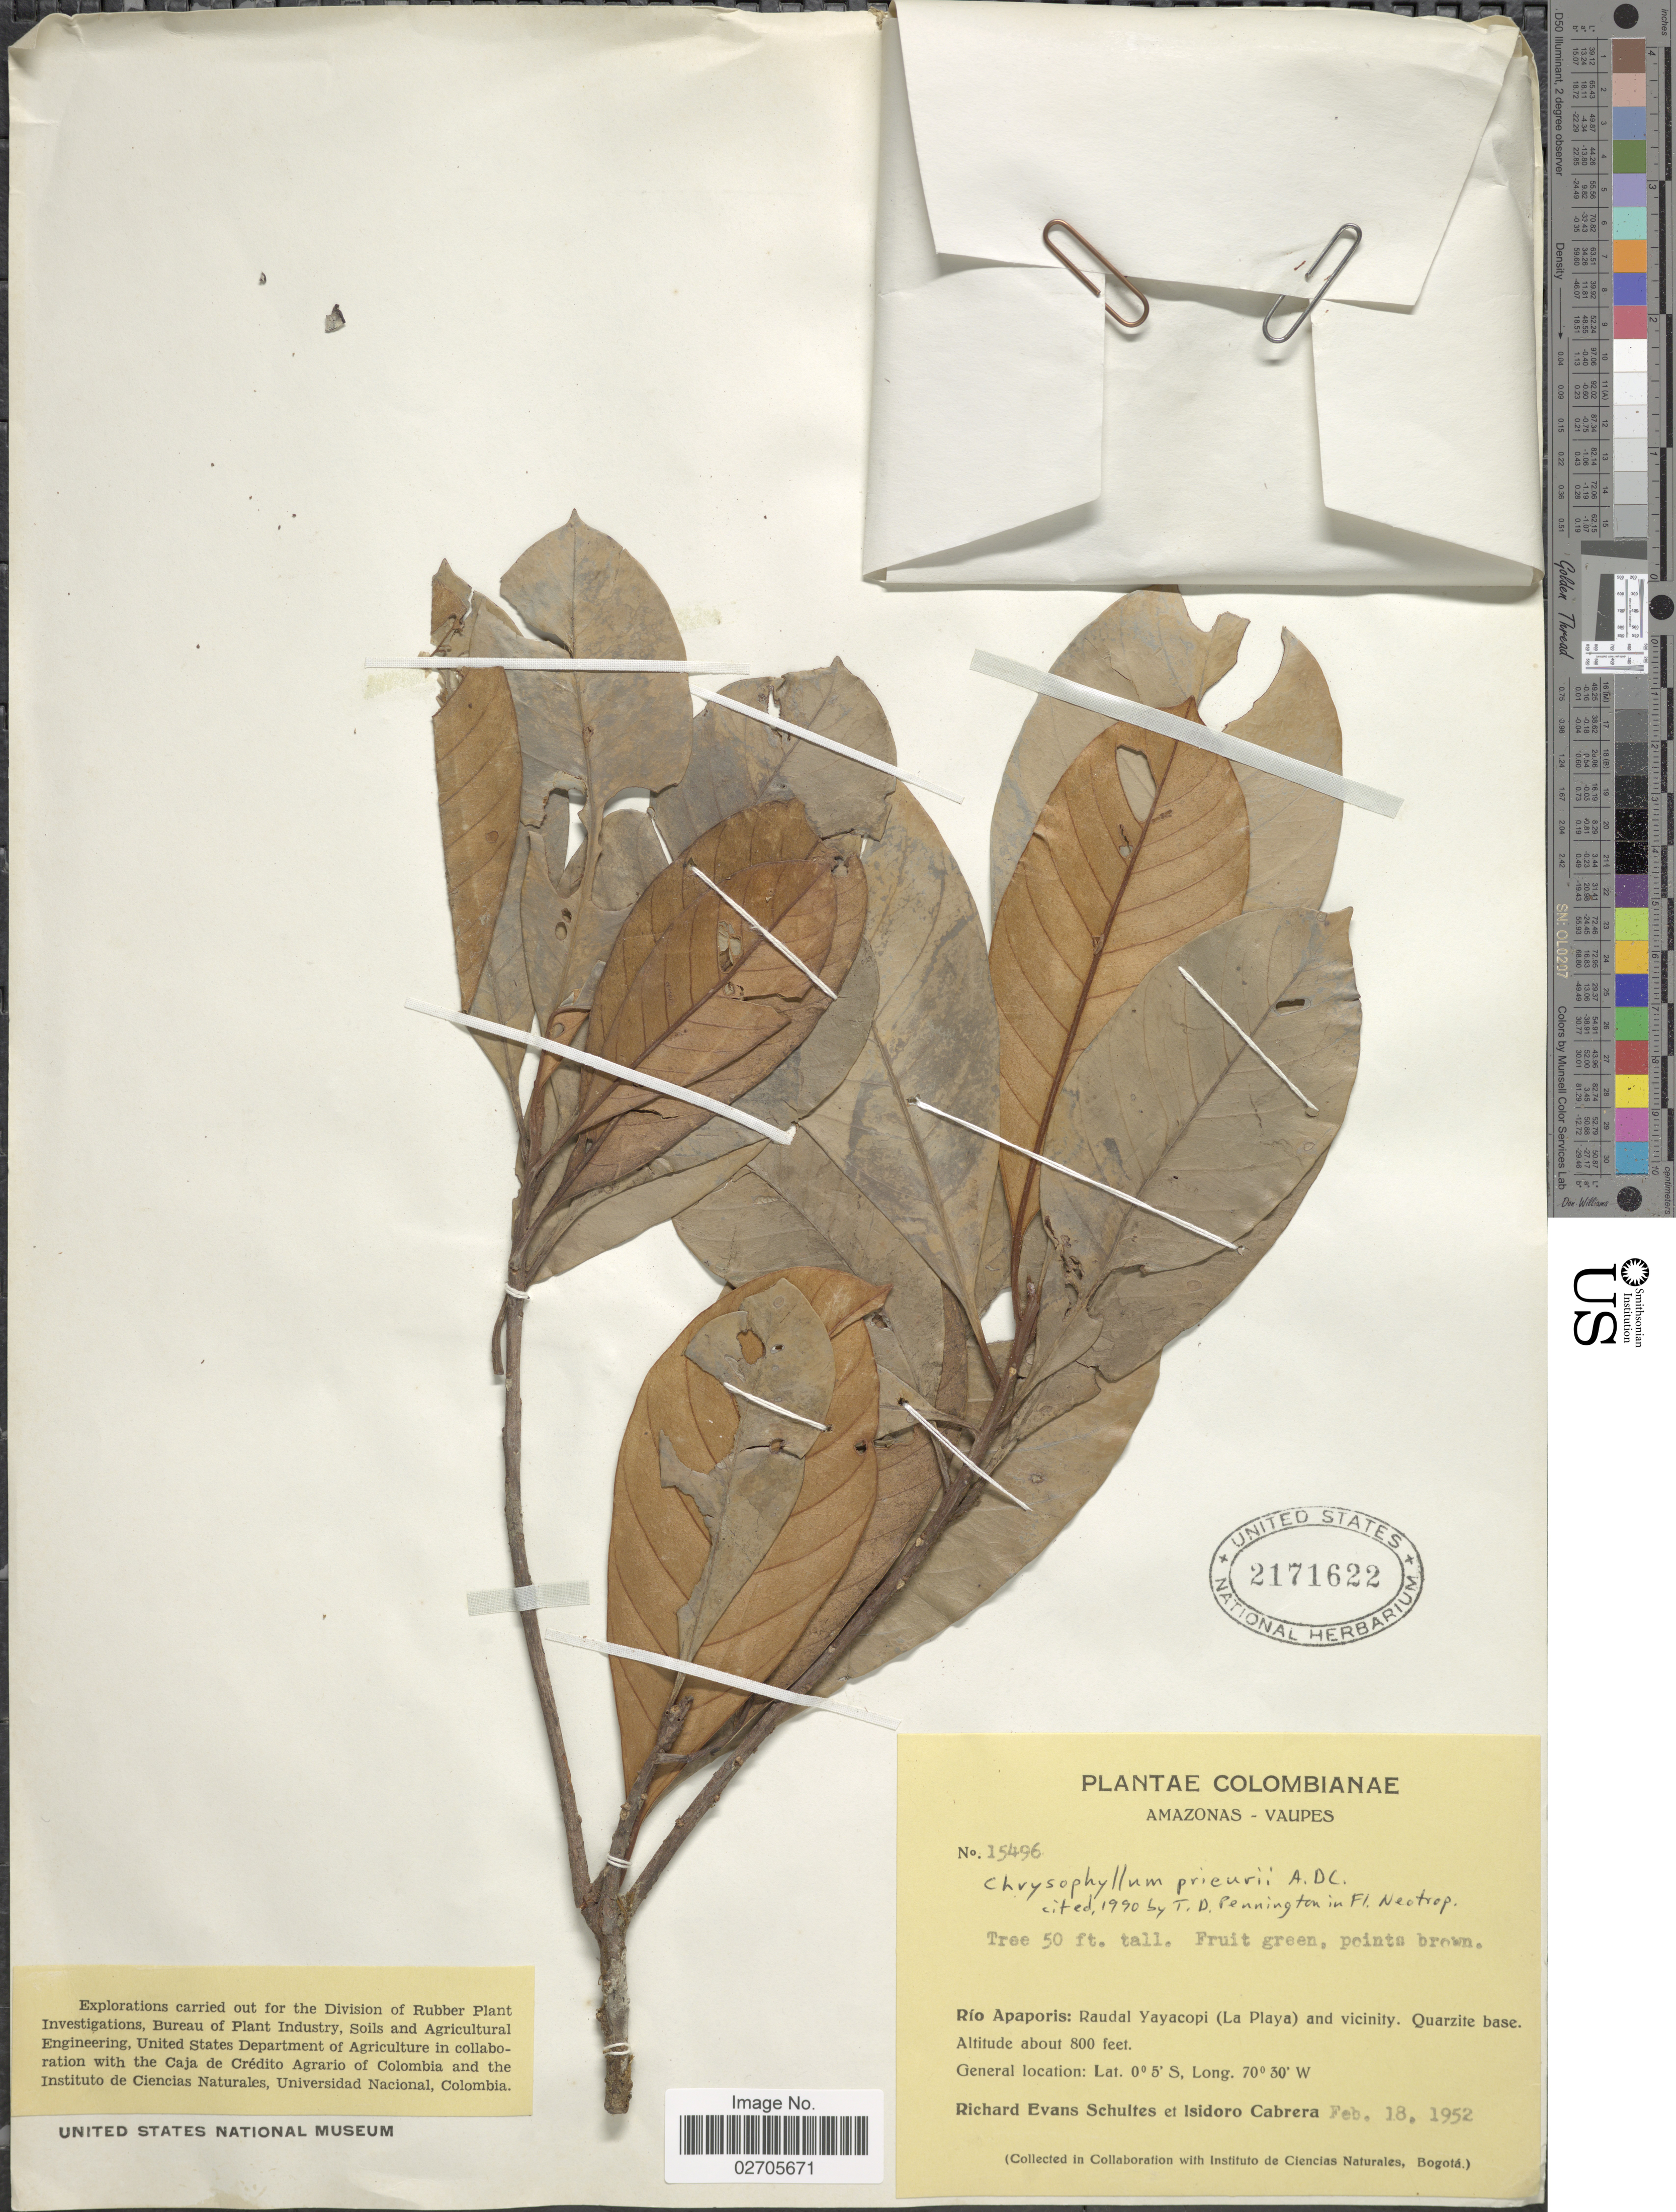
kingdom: Plantae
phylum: Tracheophyta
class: Magnoliopsida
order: Ericales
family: Sapotaceae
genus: Chrysophyllum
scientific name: Chrysophyllum prieurii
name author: A. DC.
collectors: R. E. Schultes & I. Cabrera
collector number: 15496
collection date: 1952-02-18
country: Colombia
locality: Amazonas - Vaupés, Río Apaporis: Raudal Yayacopi (La Playa) and vicinity.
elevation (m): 244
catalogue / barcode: US 2171622